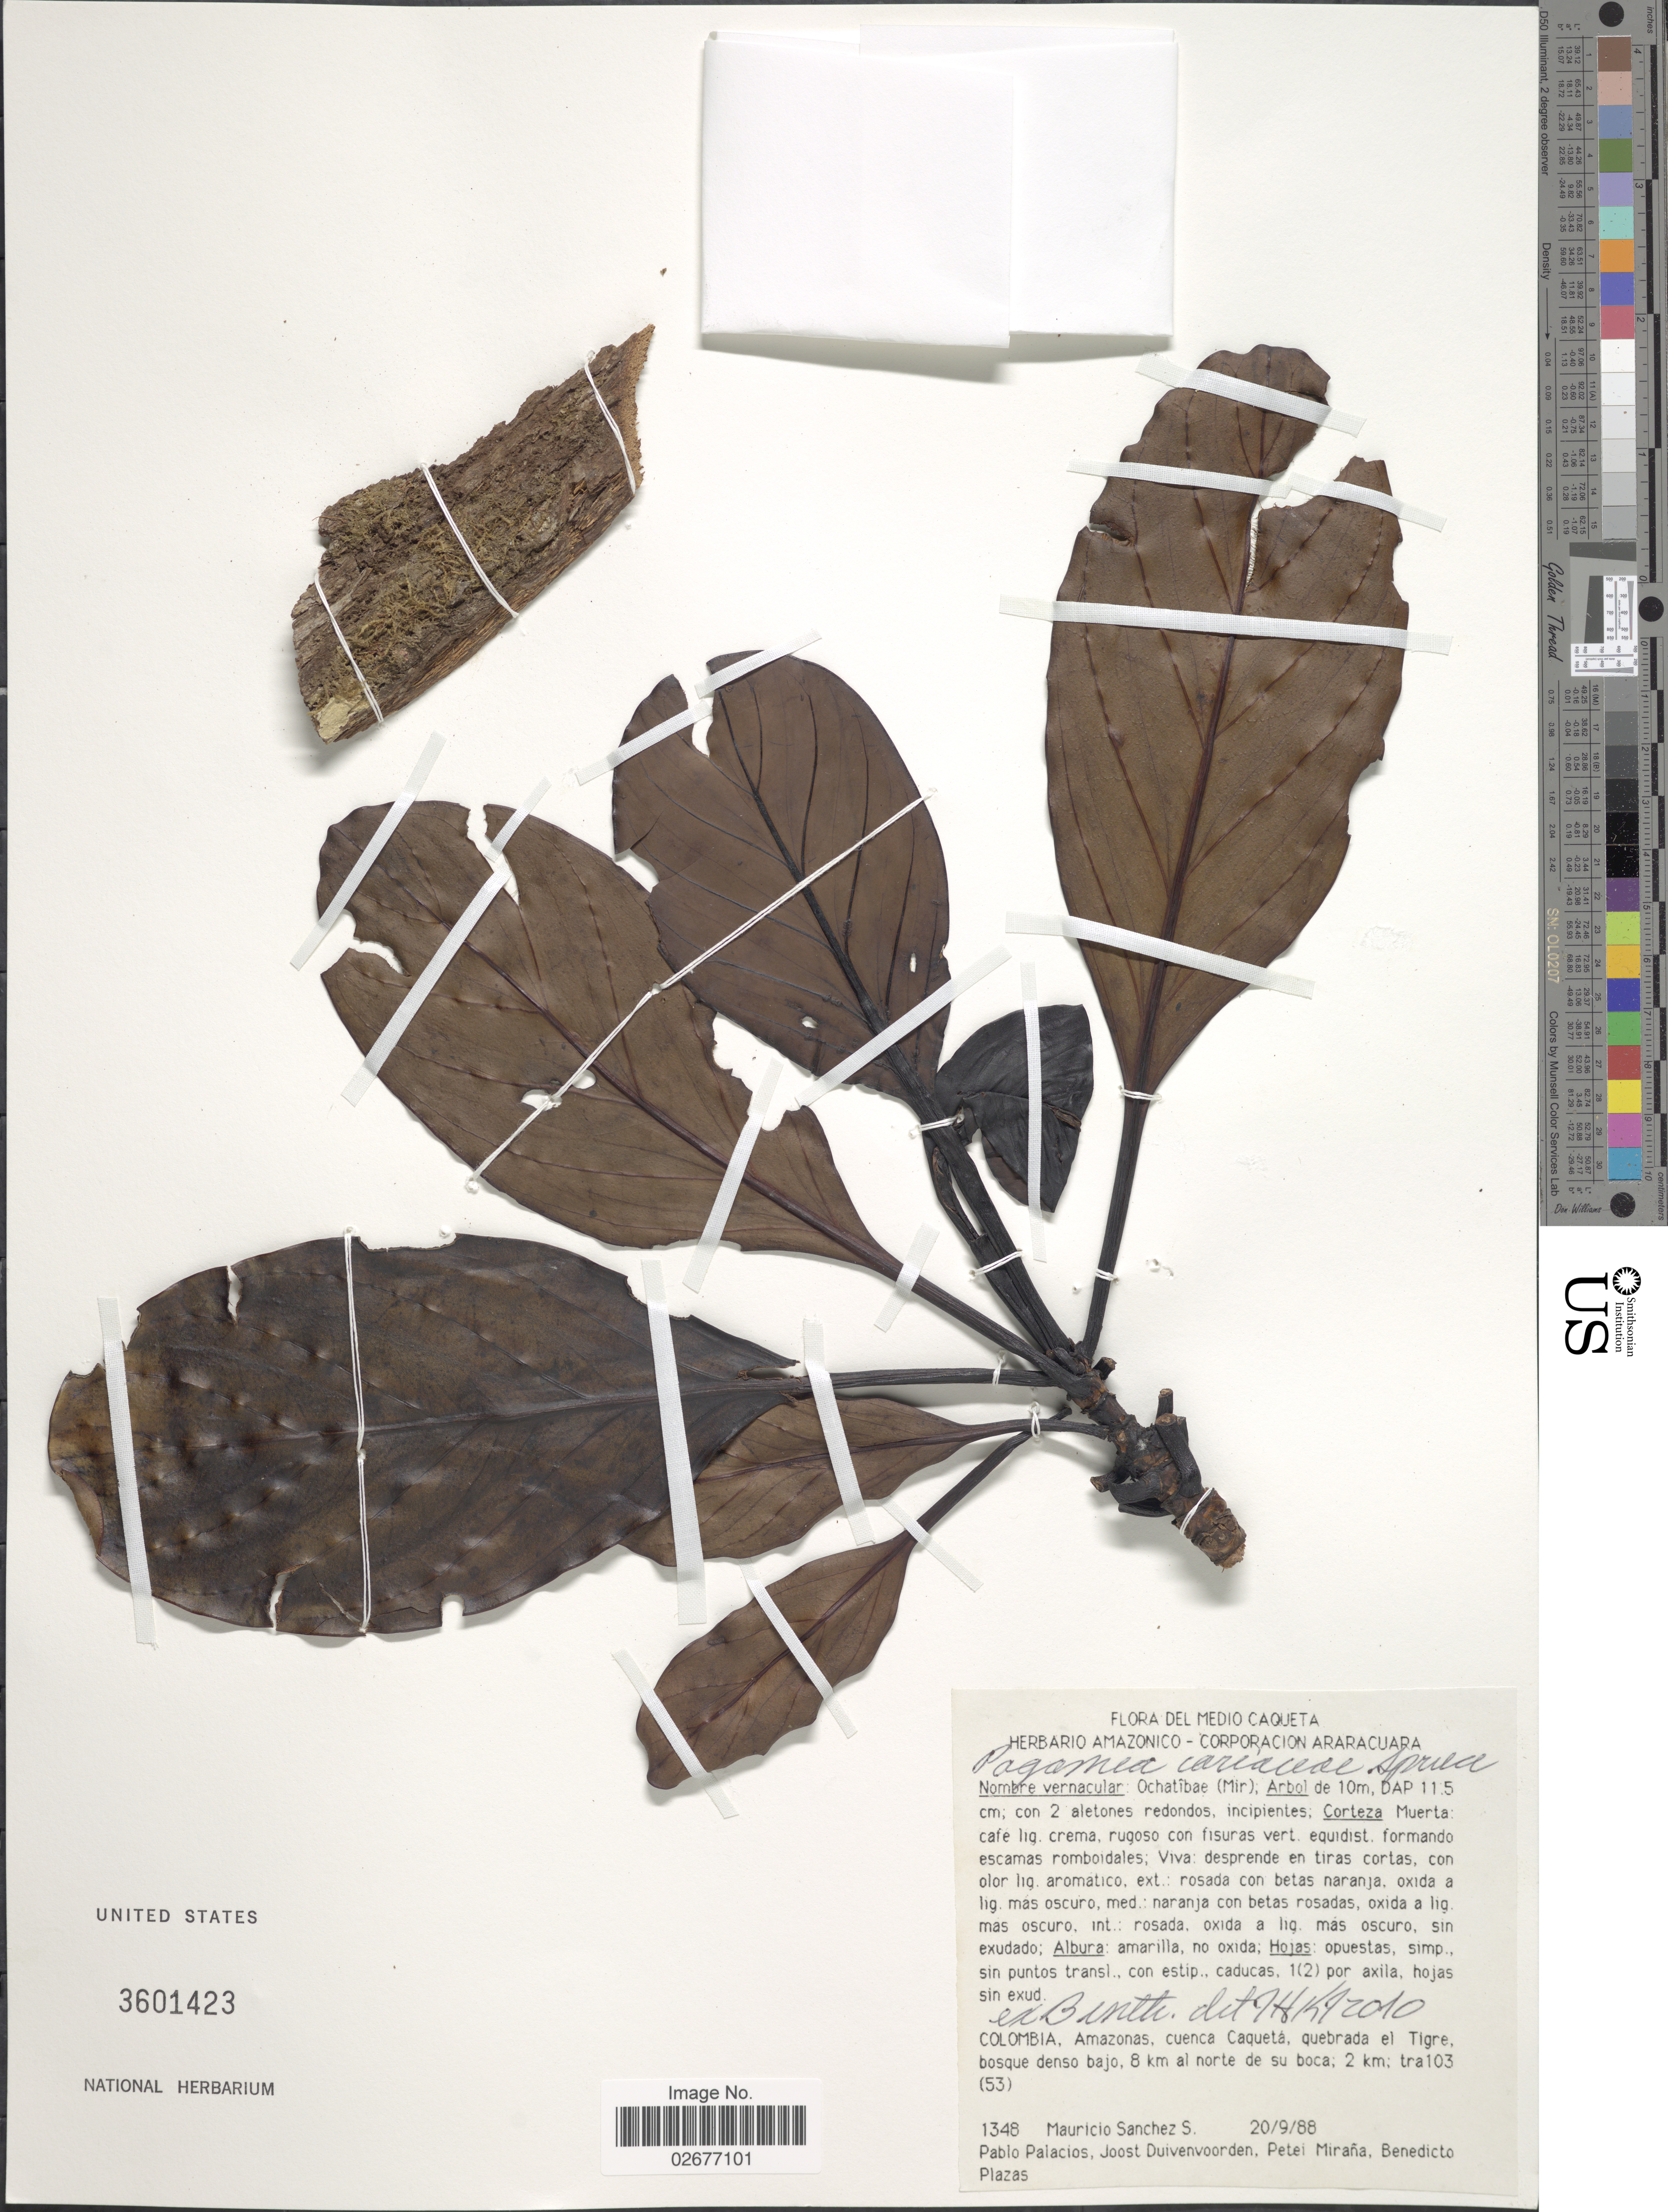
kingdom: Plantae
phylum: Tracheophyta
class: Magnoliopsida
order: Gentianales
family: Rubiaceae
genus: Pagamea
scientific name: Pagamea coriacea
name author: Spruce ex Benth.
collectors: M. Sanchez S., P. Palacios, J. Duivenvoorden, P. Miraña & B. Plazas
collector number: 1348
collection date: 1988-09-20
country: Colombia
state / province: Amazônas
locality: Cuenca Caqueta, quebrada el Tigre, bosque denso bajo, 8 km al norte de su boca, 2 km, tra103 (53)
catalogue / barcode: US 3601423